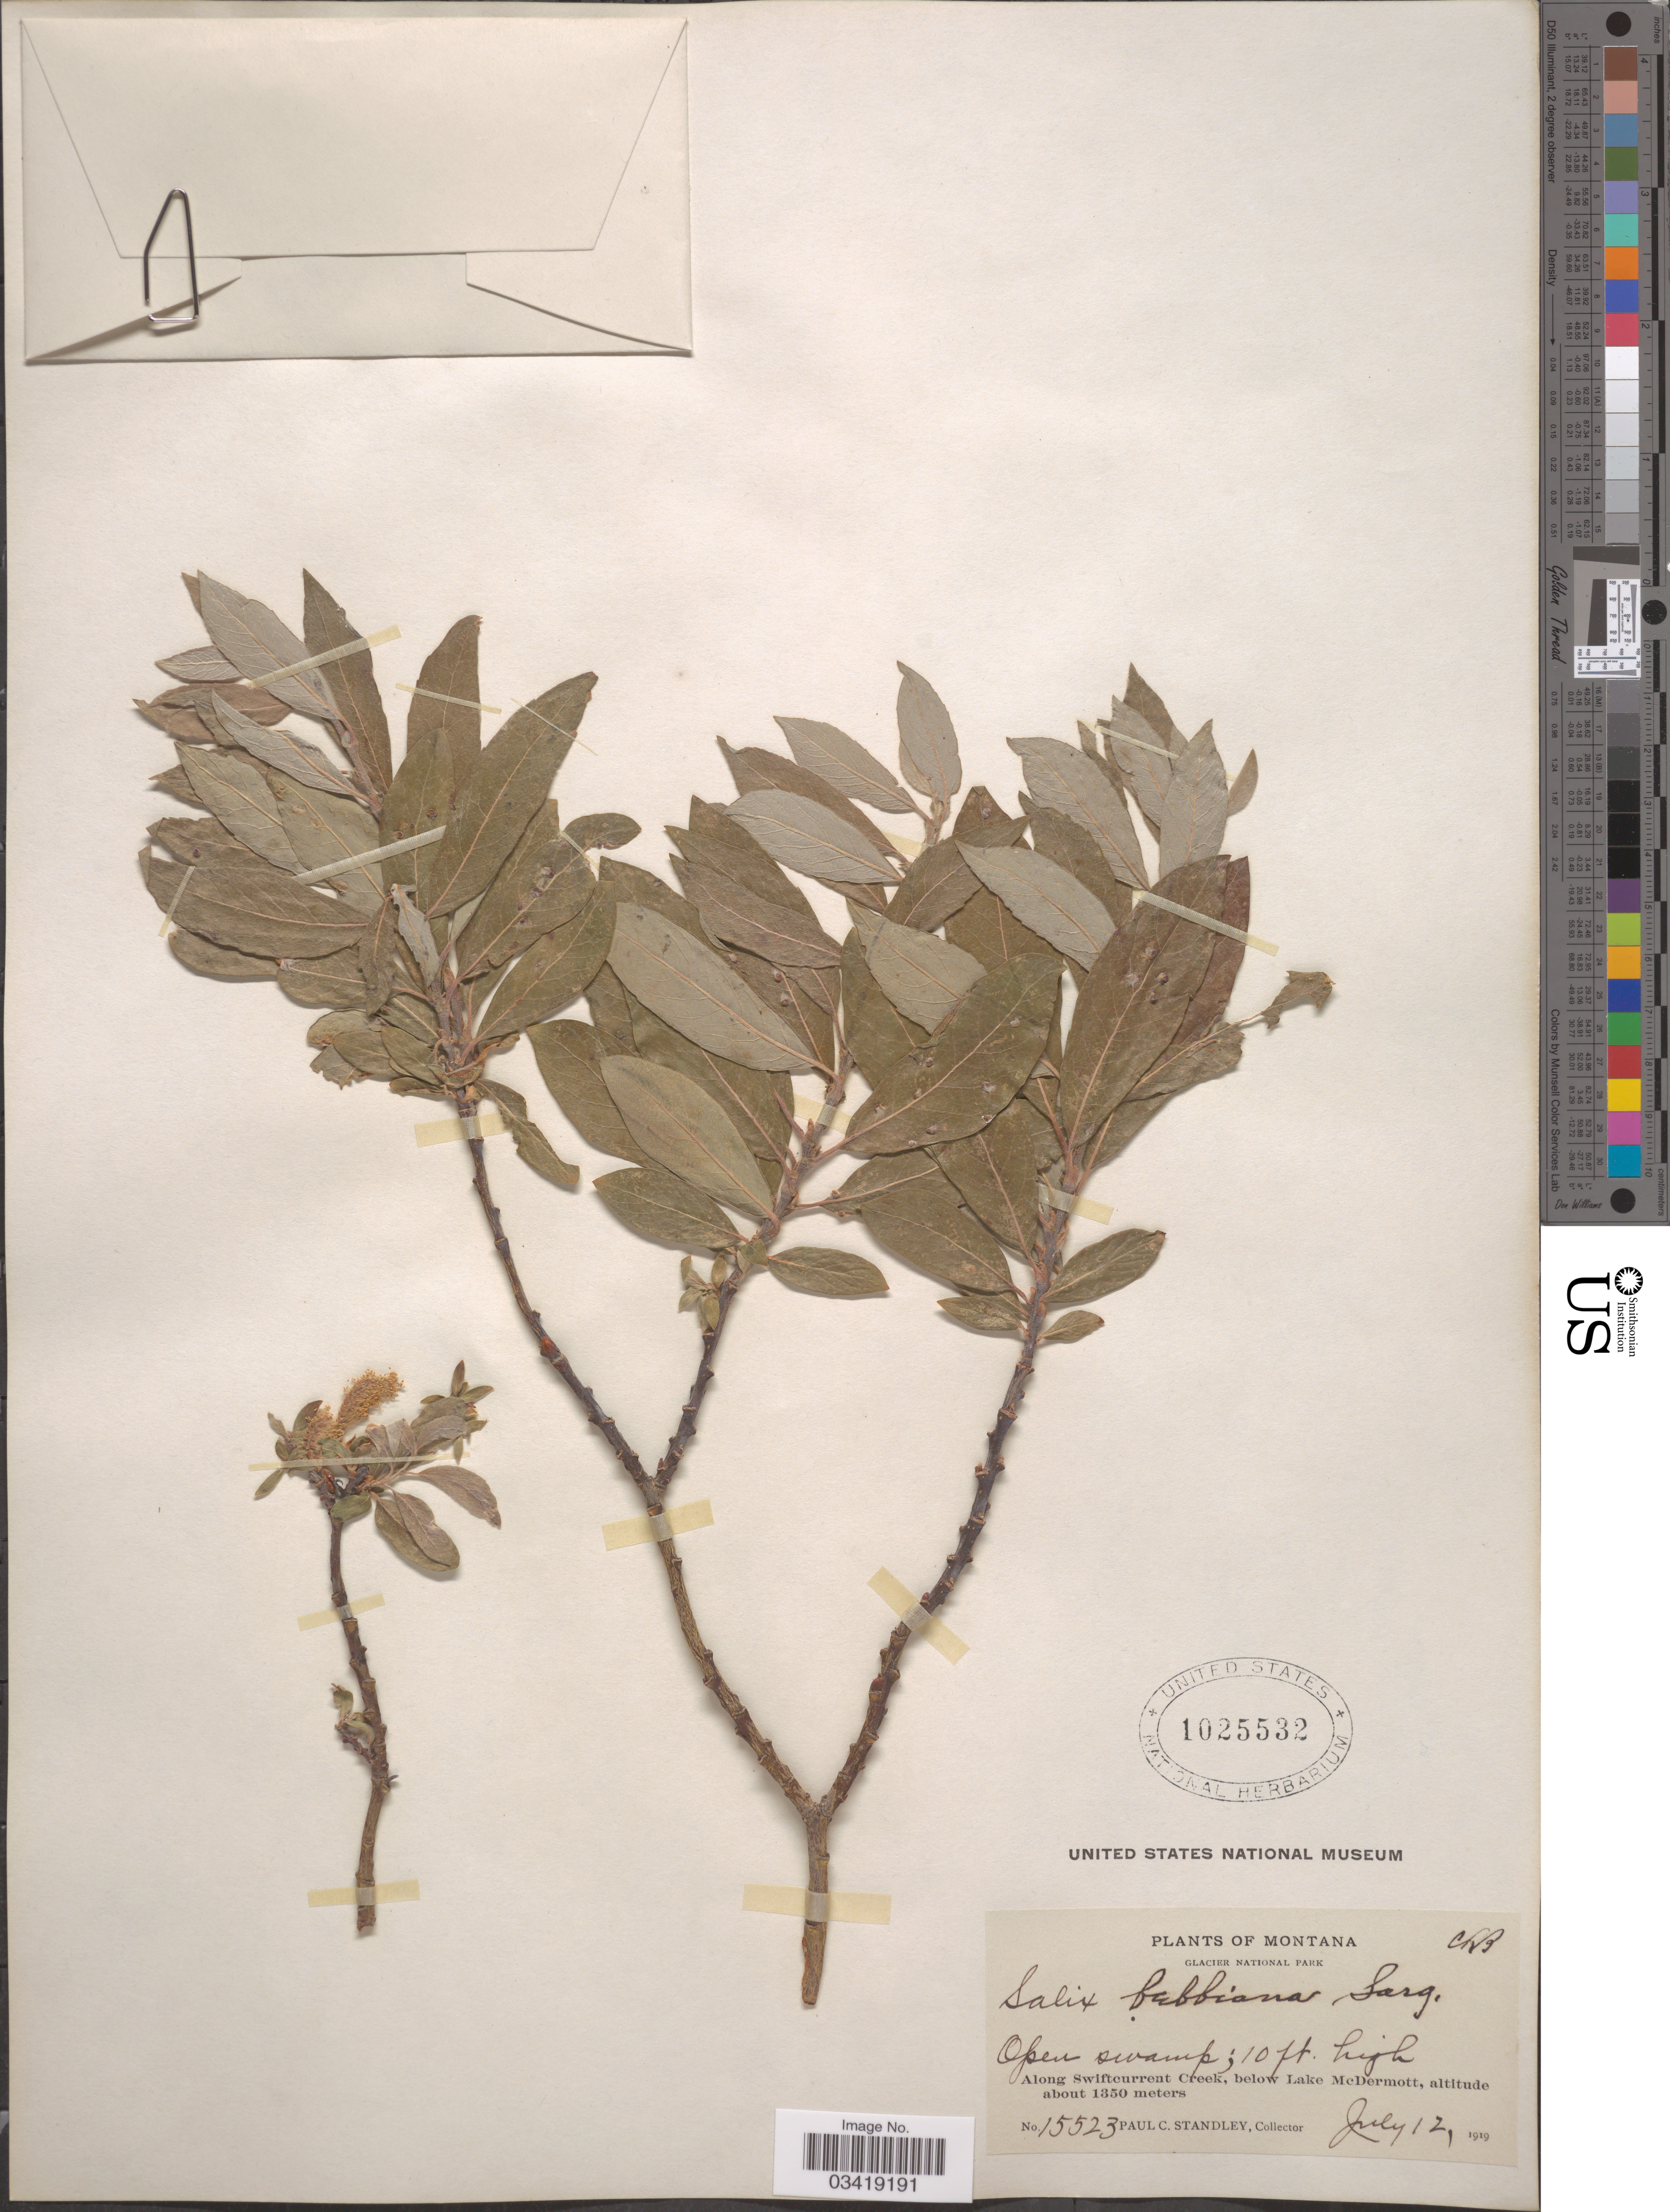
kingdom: Plantae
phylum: Tracheophyta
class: Magnoliopsida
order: Malpighiales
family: Salicaceae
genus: Salix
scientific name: Salix bebbiana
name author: Sarg.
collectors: P. C. Standley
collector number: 15523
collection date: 1919-07-12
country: United States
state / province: Montana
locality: Glacier National Park. Along Swiftcurrent Creek, below Lake McDermott.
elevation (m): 1350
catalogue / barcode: US 1025532